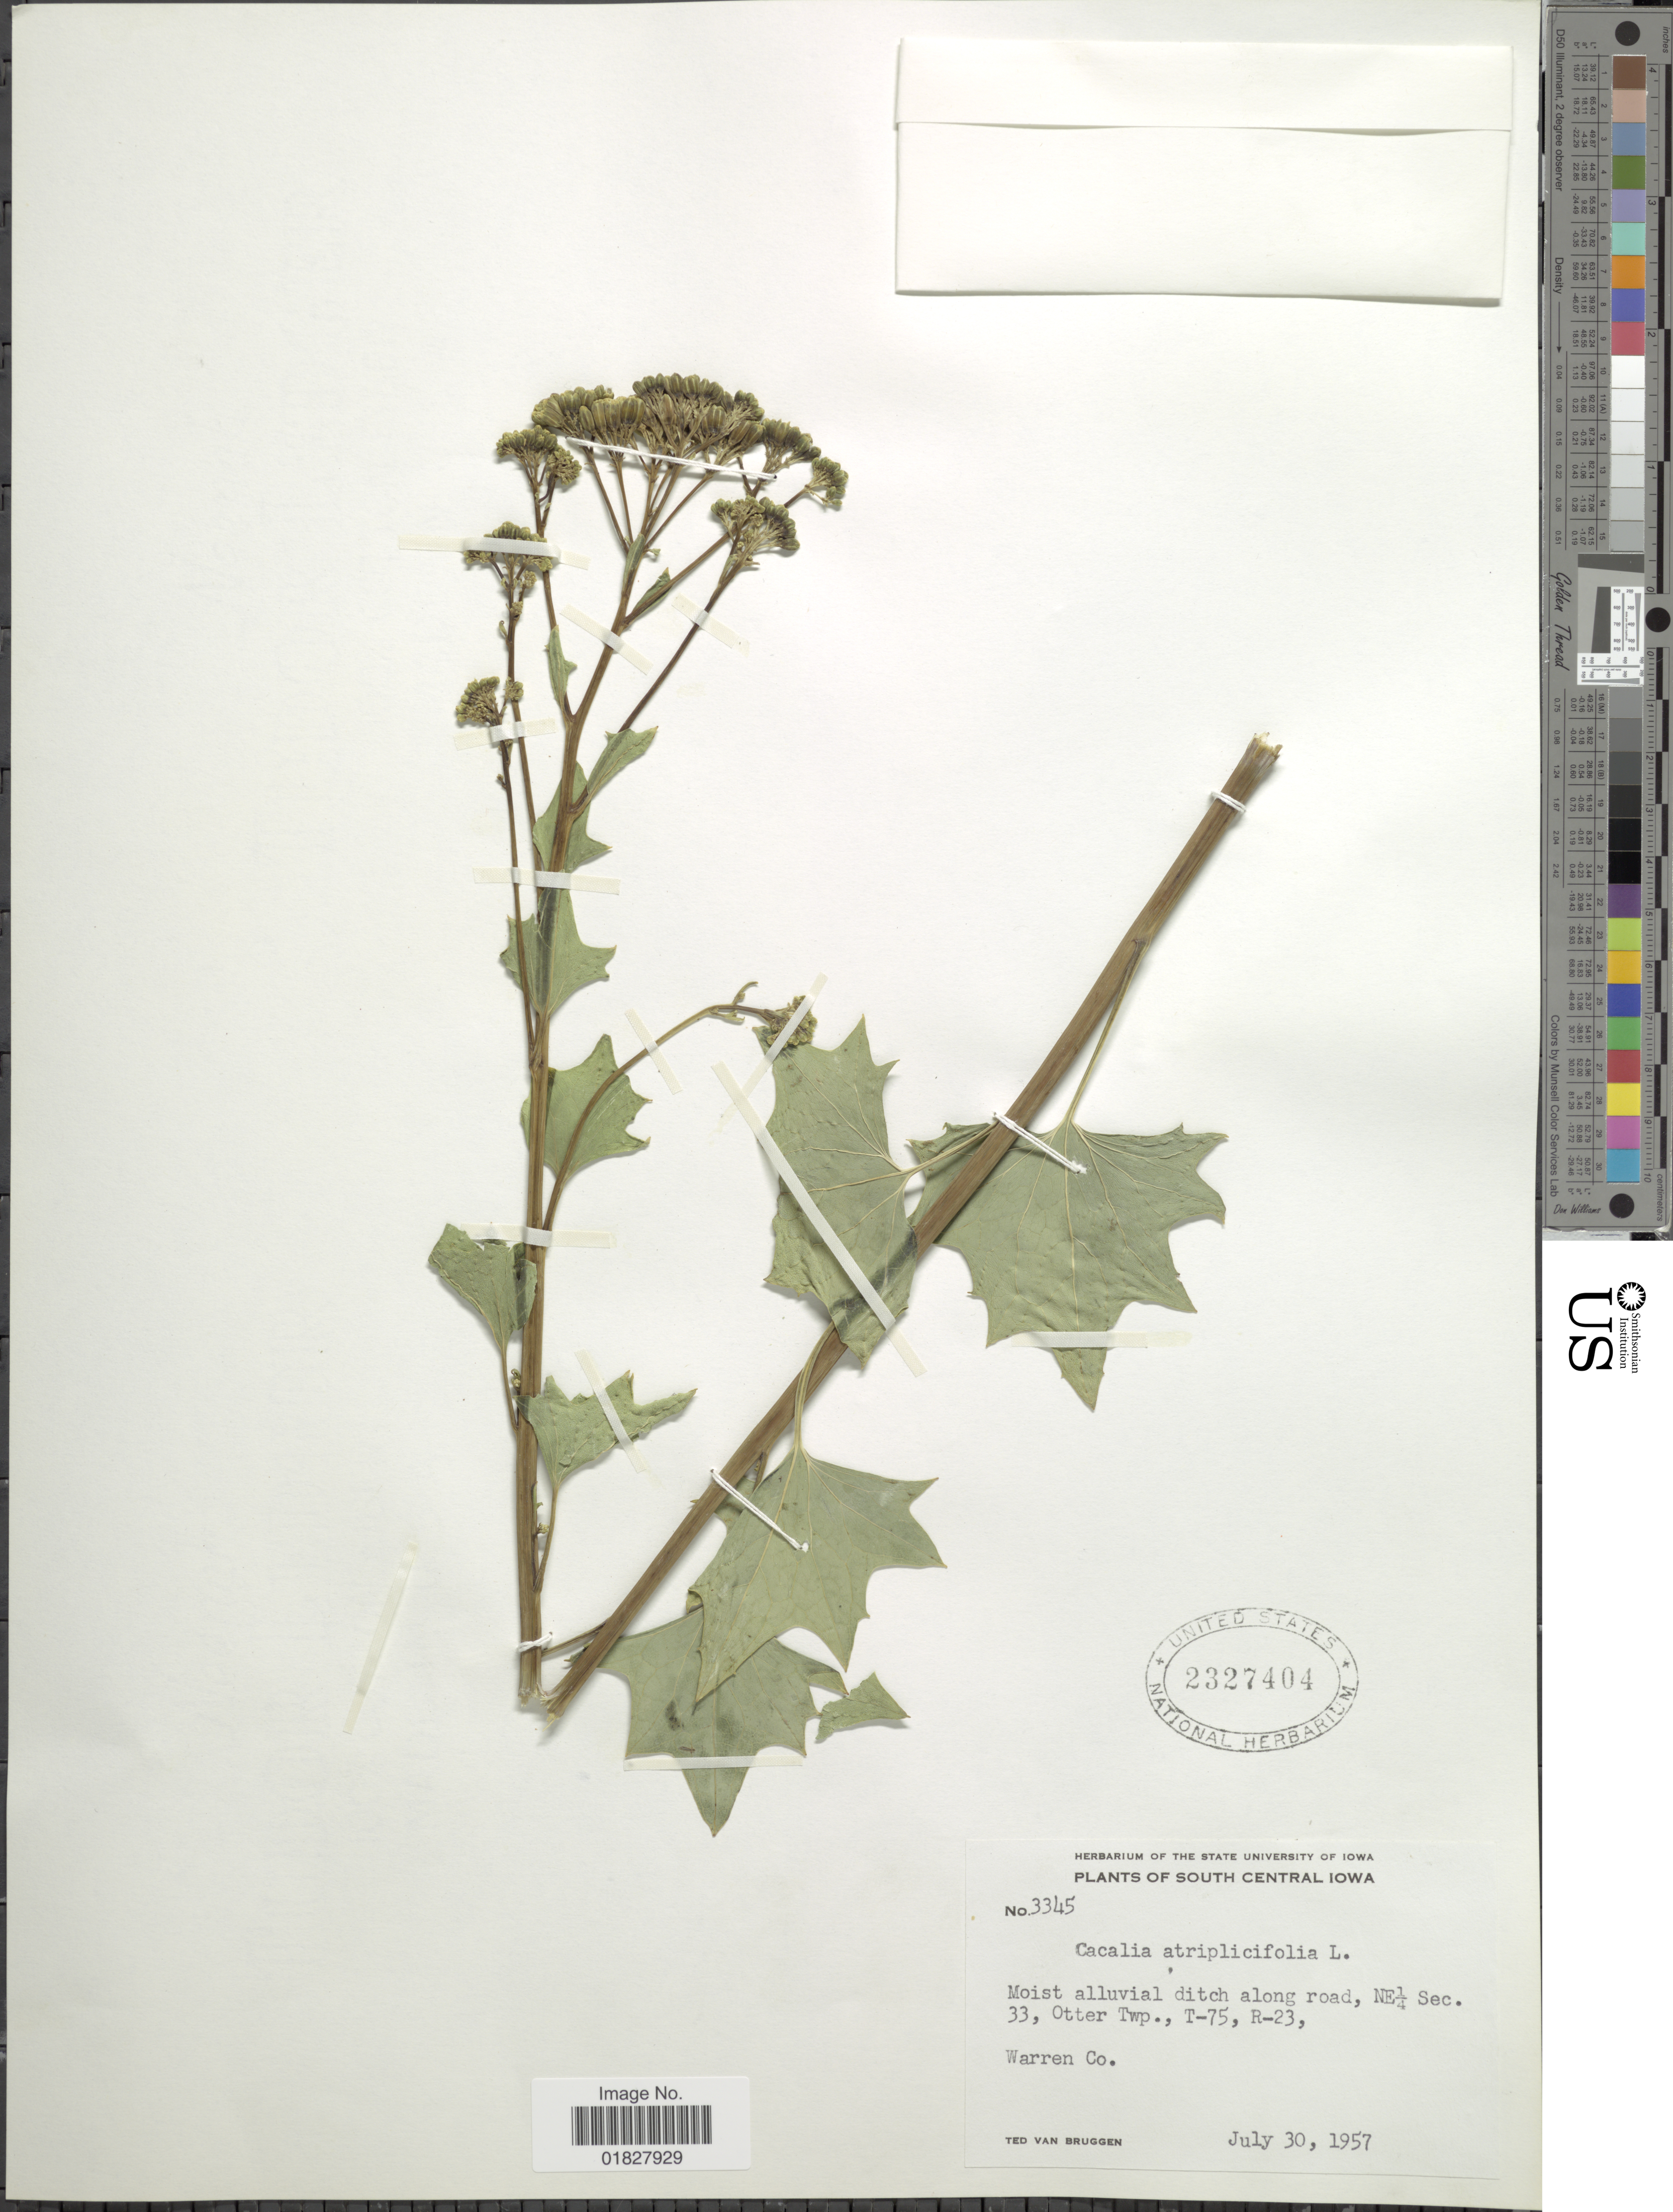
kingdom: Plantae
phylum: Tracheophyta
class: Magnoliopsida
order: Asterales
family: Asteraceae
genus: Arnoglossum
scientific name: Arnoglossum atriplicifolium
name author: (L.) H. Rob.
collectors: T. van Bruggen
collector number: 3345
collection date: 1957-07-30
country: United States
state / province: Iowa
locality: South Central Iowa, NE1/4 Sec 33, Otter Twp., T-75, R-23, Warren Co.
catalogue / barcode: US 2327404